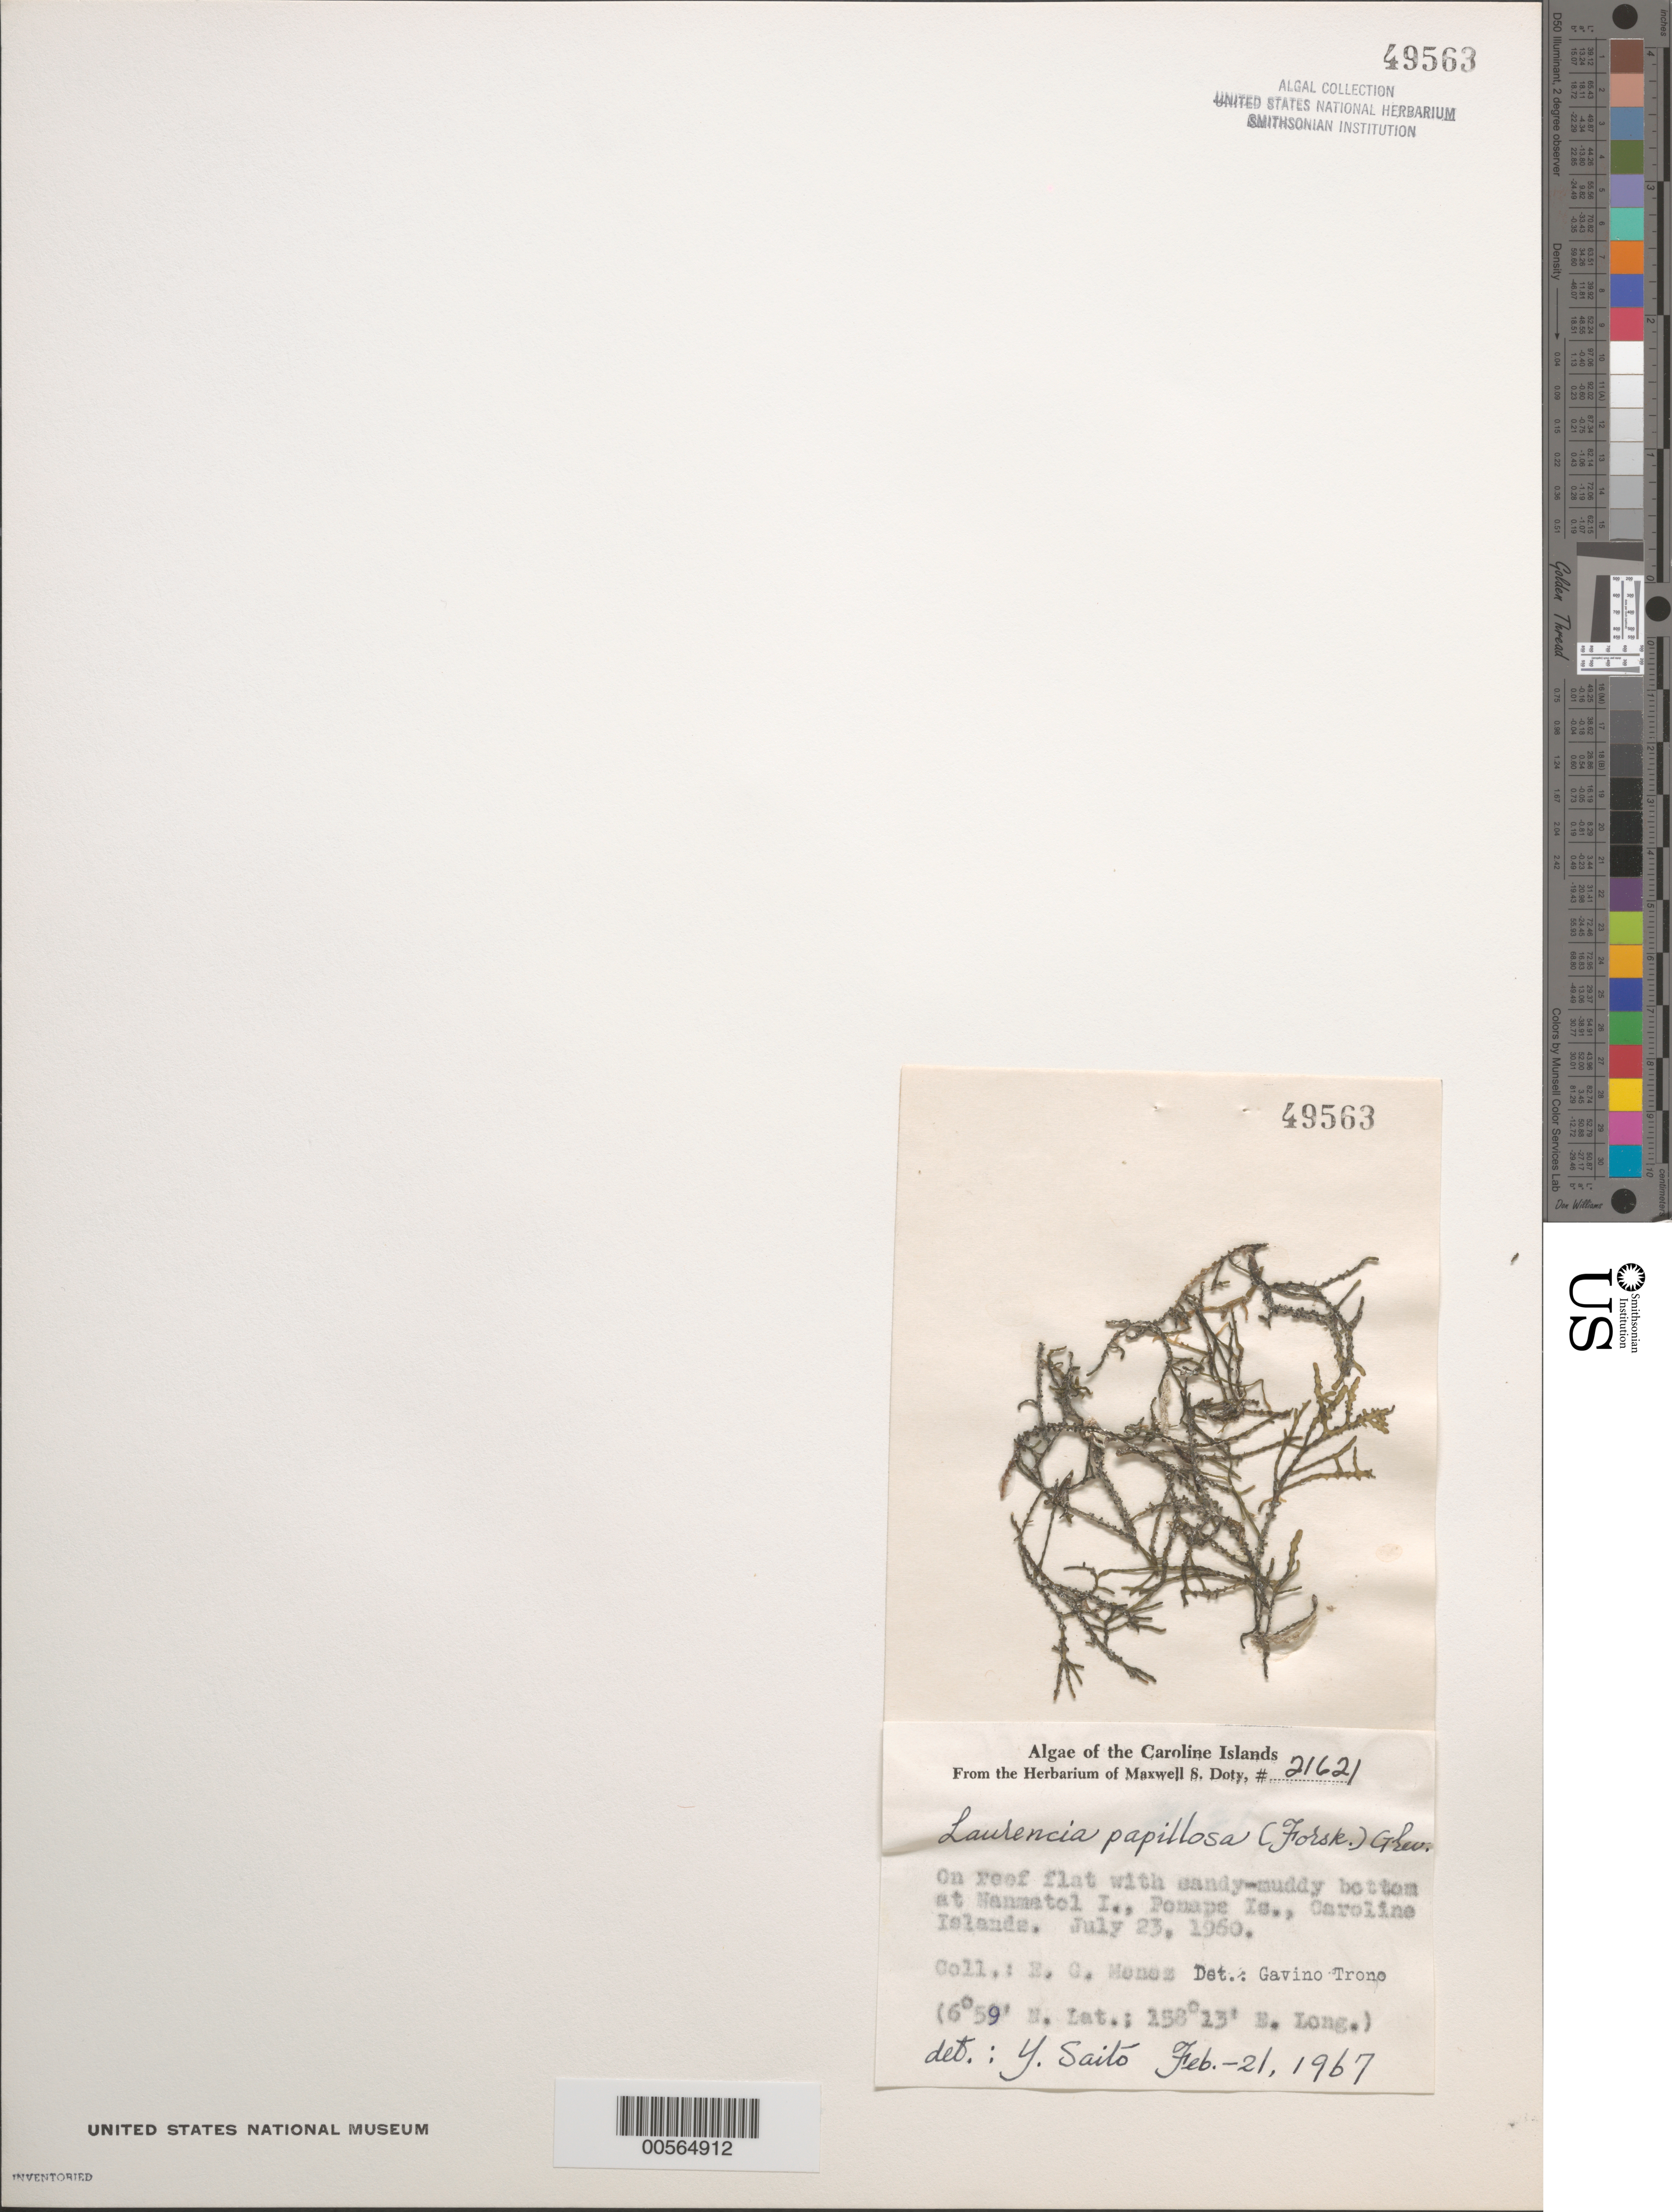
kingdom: Plantae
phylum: Rhodophyta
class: Florideophyceae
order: Ceramiales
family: Rhodomelaceae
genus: Palisada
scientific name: Palisada perforata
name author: (Bory) K.W. Nam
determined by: Algae name updating Project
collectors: Meñez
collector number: MSD 21621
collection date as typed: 23 Jul 1960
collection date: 1960-07-23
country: Micronesia, Federated States of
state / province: Pohnpei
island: Nanmatol Atoll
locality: Islands off E coast of Pohnpei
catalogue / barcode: US 49563